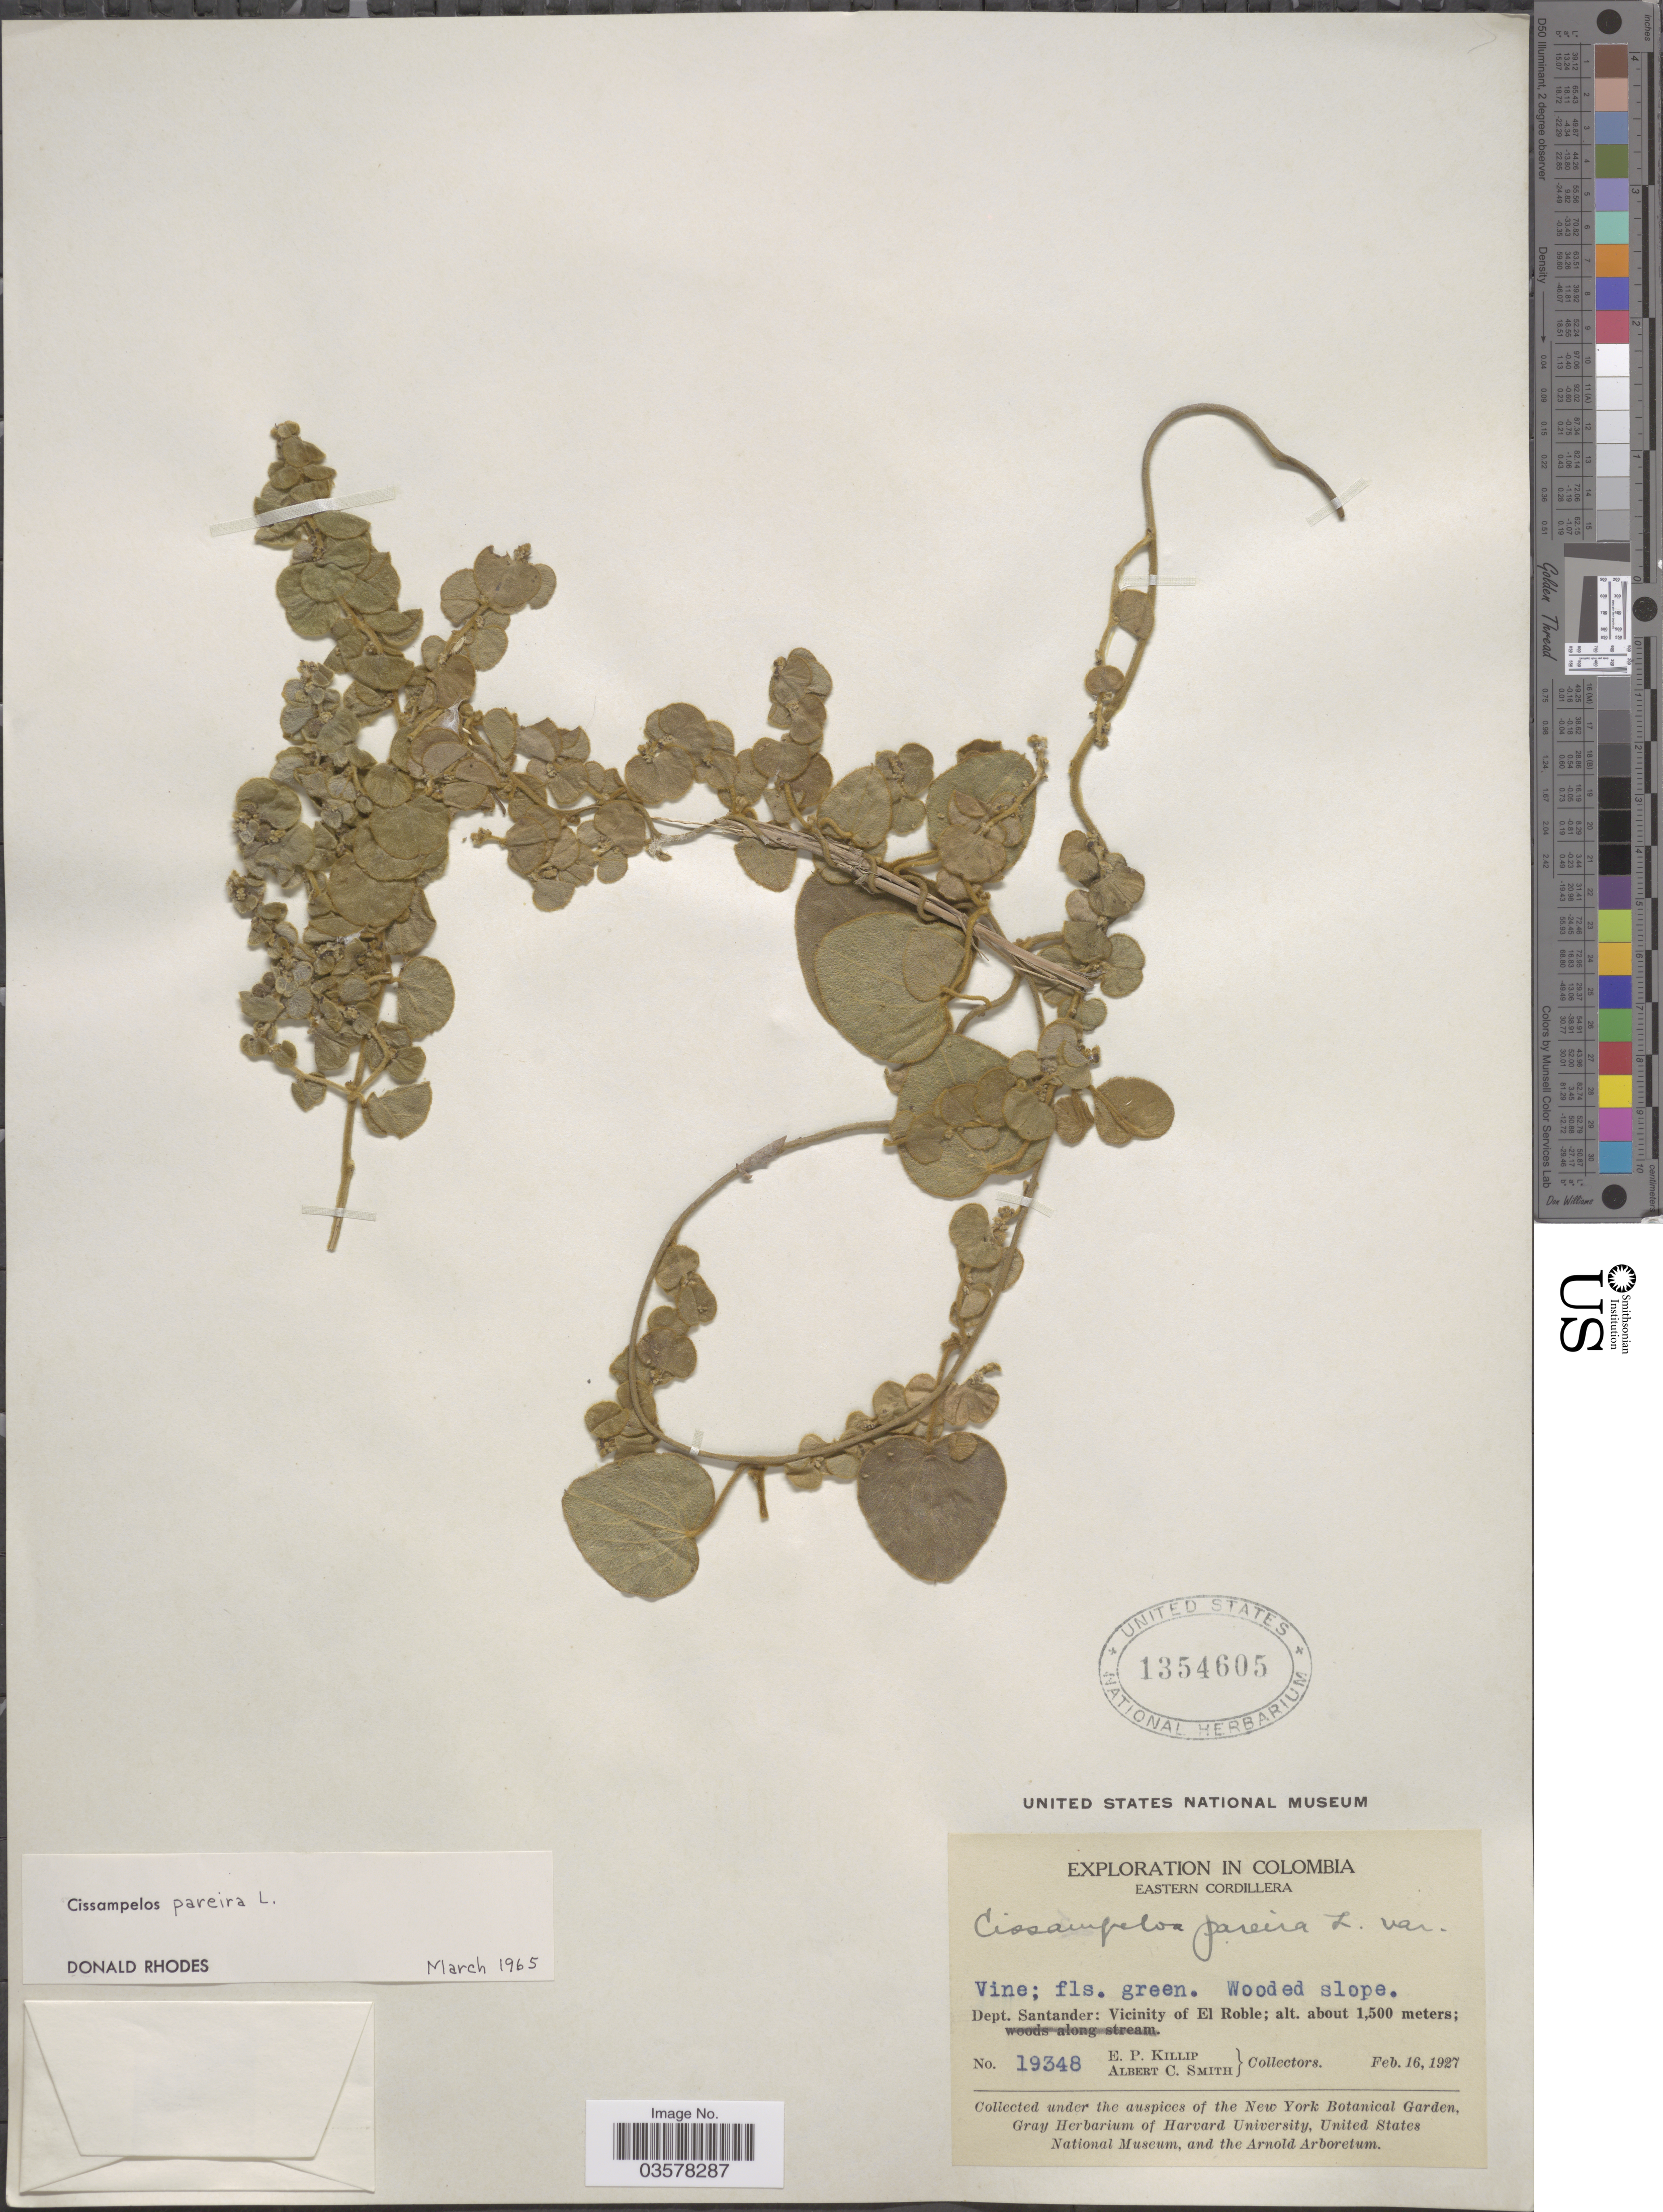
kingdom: Plantae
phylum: Tracheophyta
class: Magnoliopsida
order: Ranunculales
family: Menispermaceae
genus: Cissampelos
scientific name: Cissampelos pareira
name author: L.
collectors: E. P. Killip & A. C. Smith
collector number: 19348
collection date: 1927-02-16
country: Colombia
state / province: Santander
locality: Eastern Cordillera. Dept. Santander: Vicinity of El Roble.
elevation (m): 1500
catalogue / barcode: US 1354605